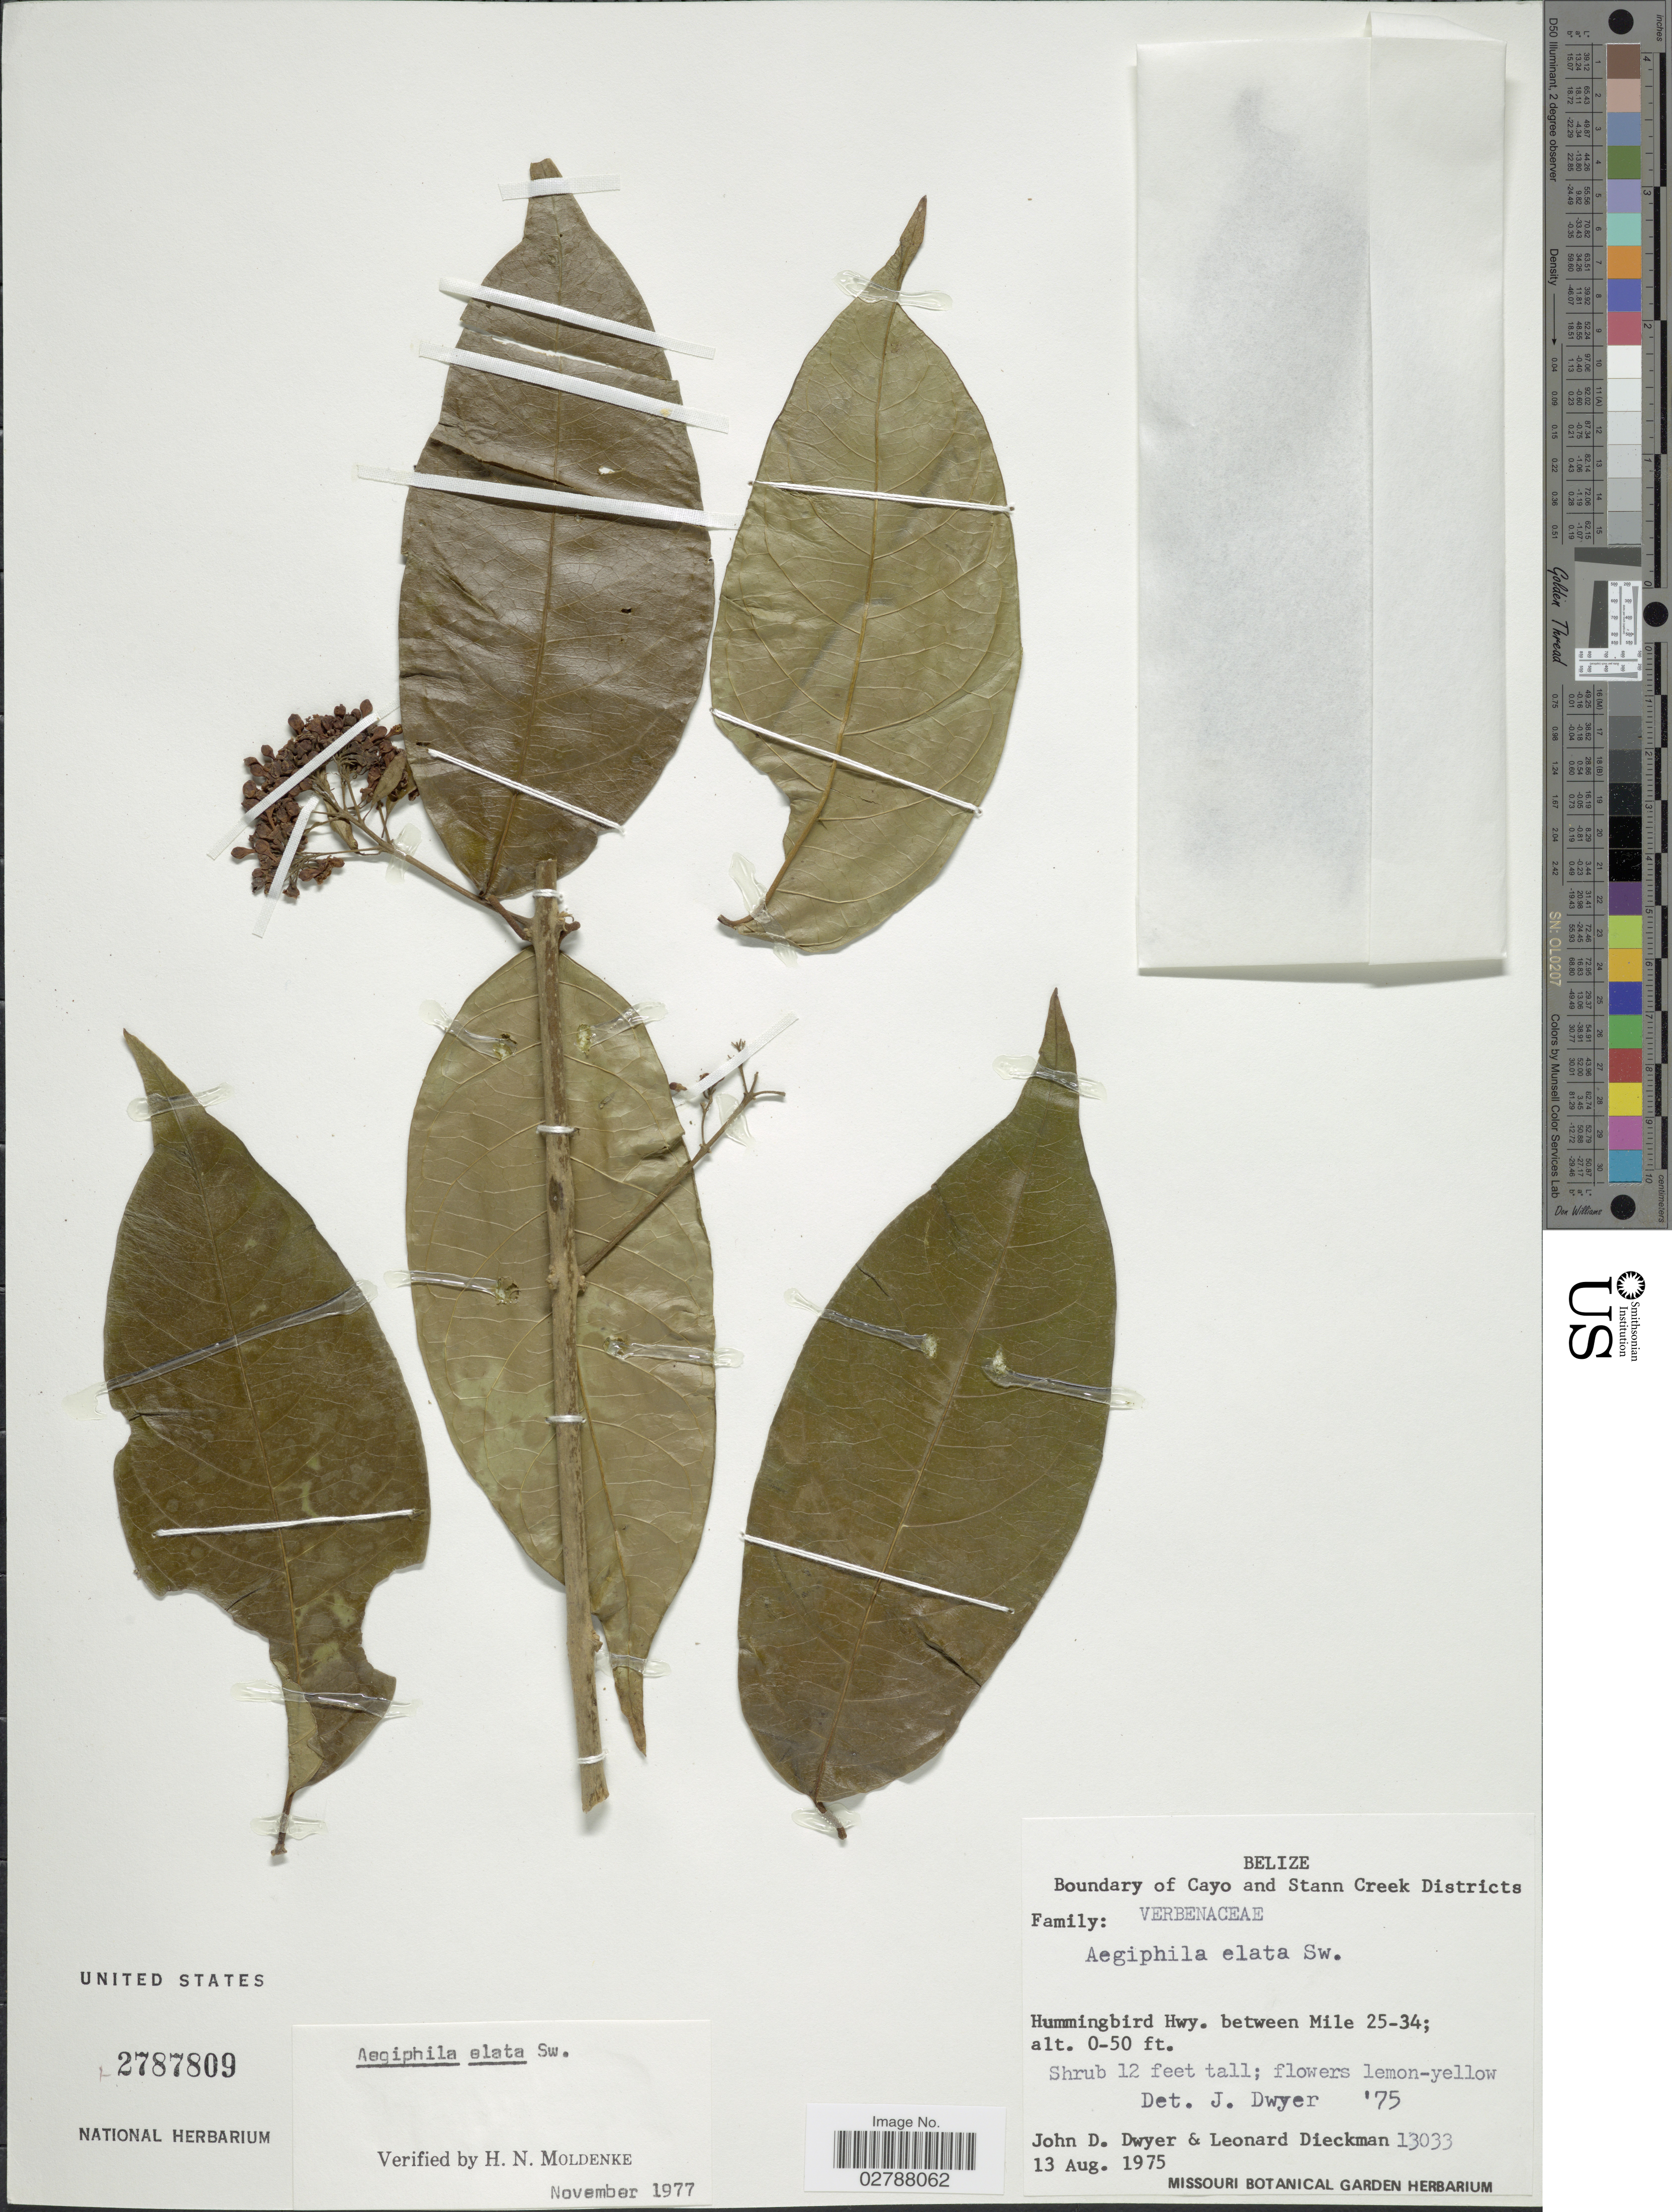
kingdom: Plantae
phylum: Tracheophyta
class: Magnoliopsida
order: Lamiales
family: Lamiaceae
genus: Aegiphila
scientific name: Aegiphila elata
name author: Sw.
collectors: J. D. Dwyer & L. Dieckman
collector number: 13033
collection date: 1975-08-13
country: Belize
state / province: Cayo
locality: Boundary of Cayo and Stann Creek Districts. Hummingbird Hwy. between Mile 25-34.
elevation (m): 0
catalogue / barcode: US 2787809